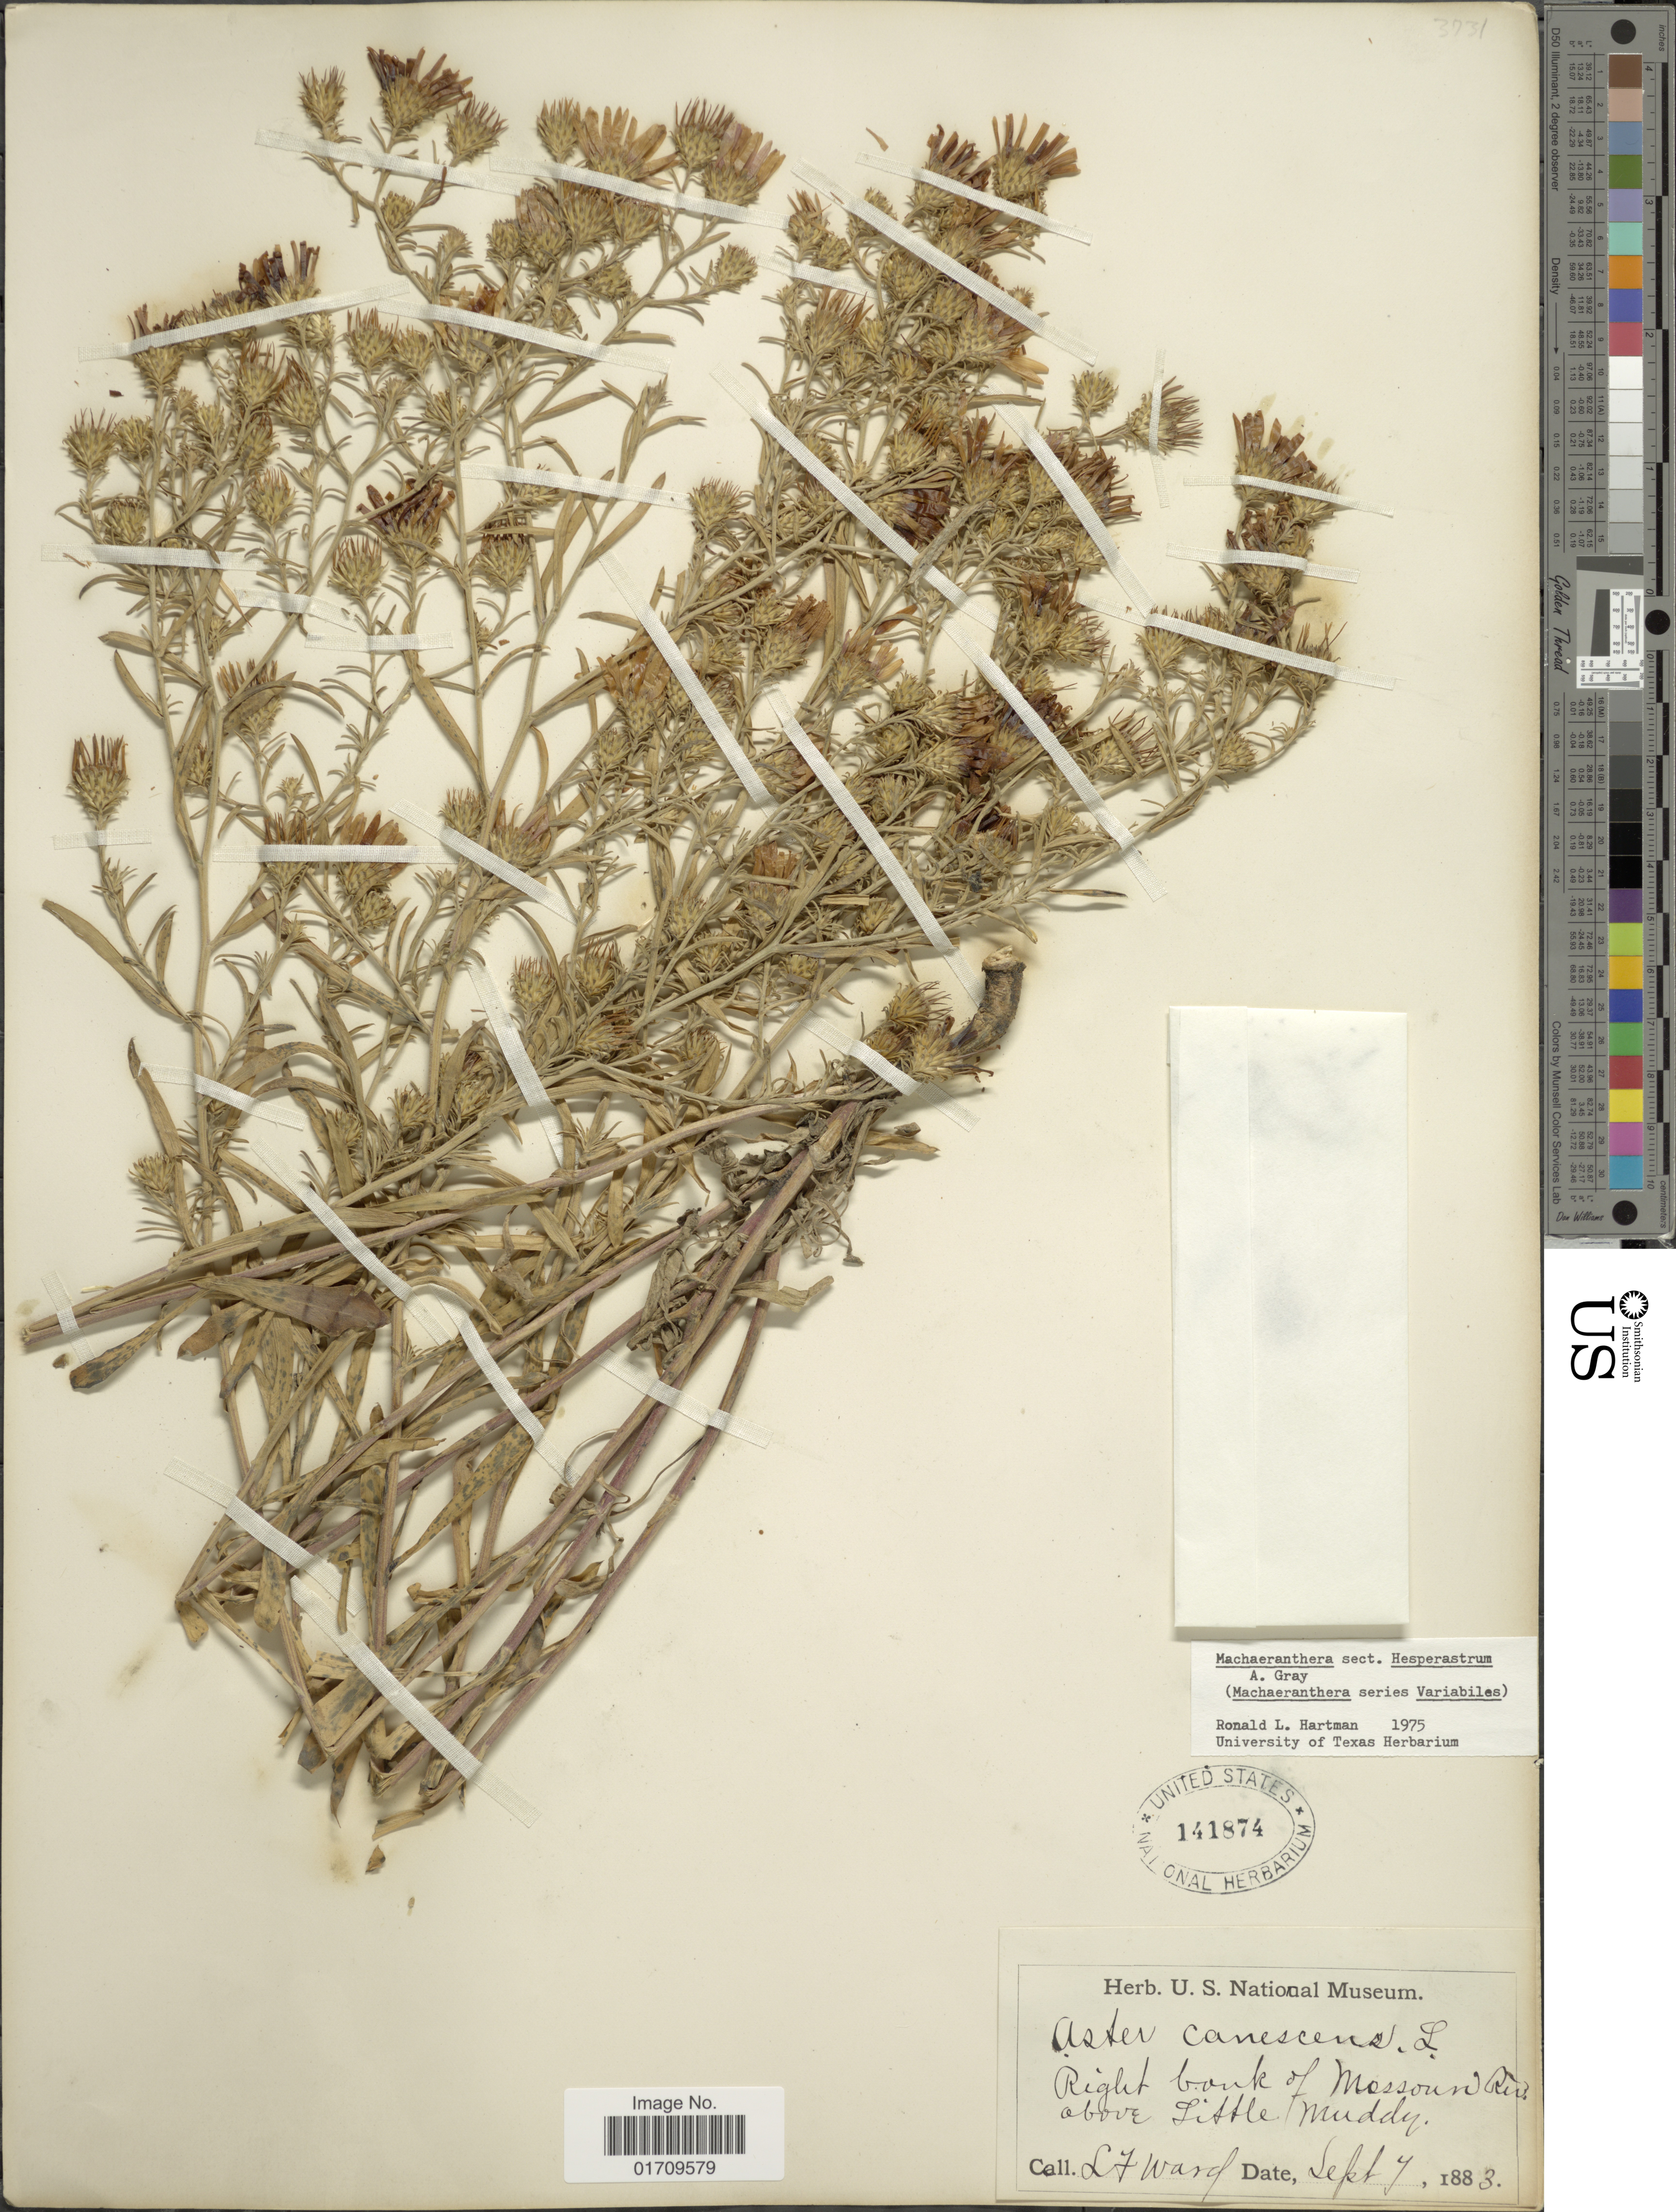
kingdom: Plantae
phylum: Tracheophyta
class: Magnoliopsida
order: Asterales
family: Asteraceae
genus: Machaeranthera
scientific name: Machaeranthera sp.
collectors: L. Ward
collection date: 1883-09-07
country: United States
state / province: North Dakota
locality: Right bank of Mossouri Riv., above Little Muddy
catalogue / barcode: US 141874